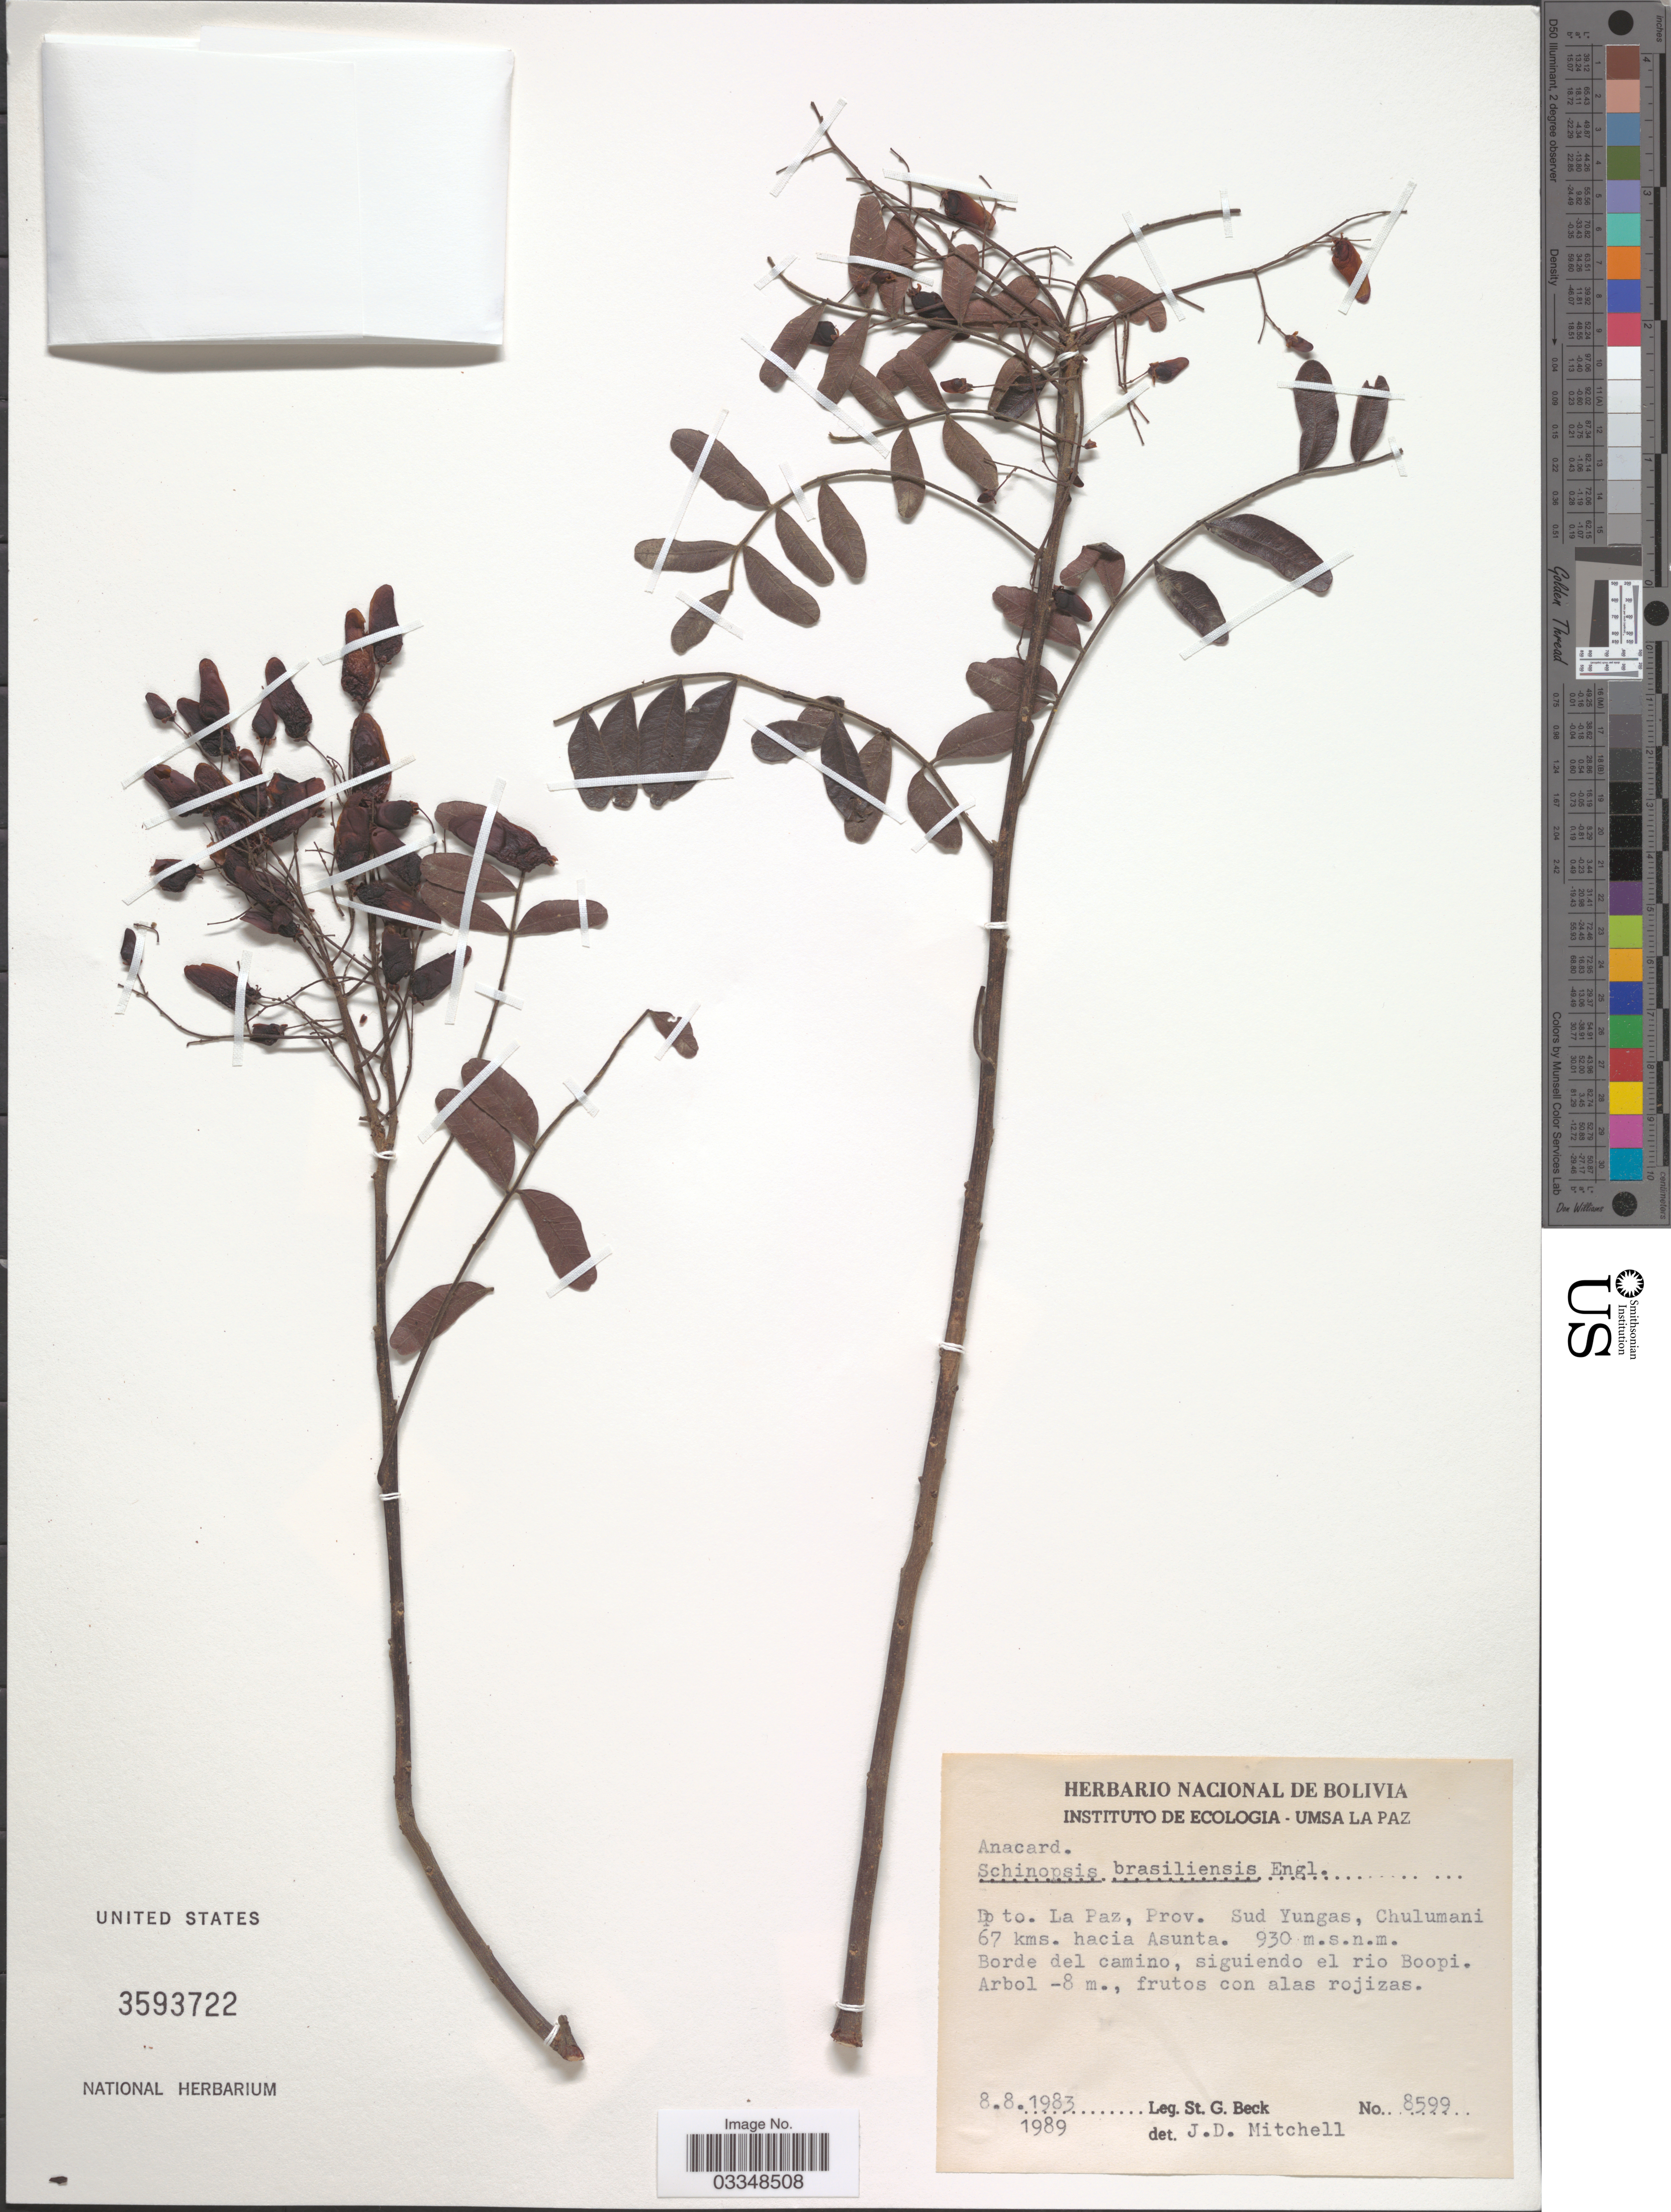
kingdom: Plantae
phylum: Tracheophyta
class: Magnoliopsida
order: Sapindales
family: Anacardiaceae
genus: Schinopsis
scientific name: Schinopsis brasiliensis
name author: Engl.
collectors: S. G. Beck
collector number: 8599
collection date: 1983-08-08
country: Bolivia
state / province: La Paz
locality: Dpto. La Paz, Prov. Sud Yungas, Chulumani 67 kms. hacia Asunta.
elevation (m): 930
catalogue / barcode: US 3593722